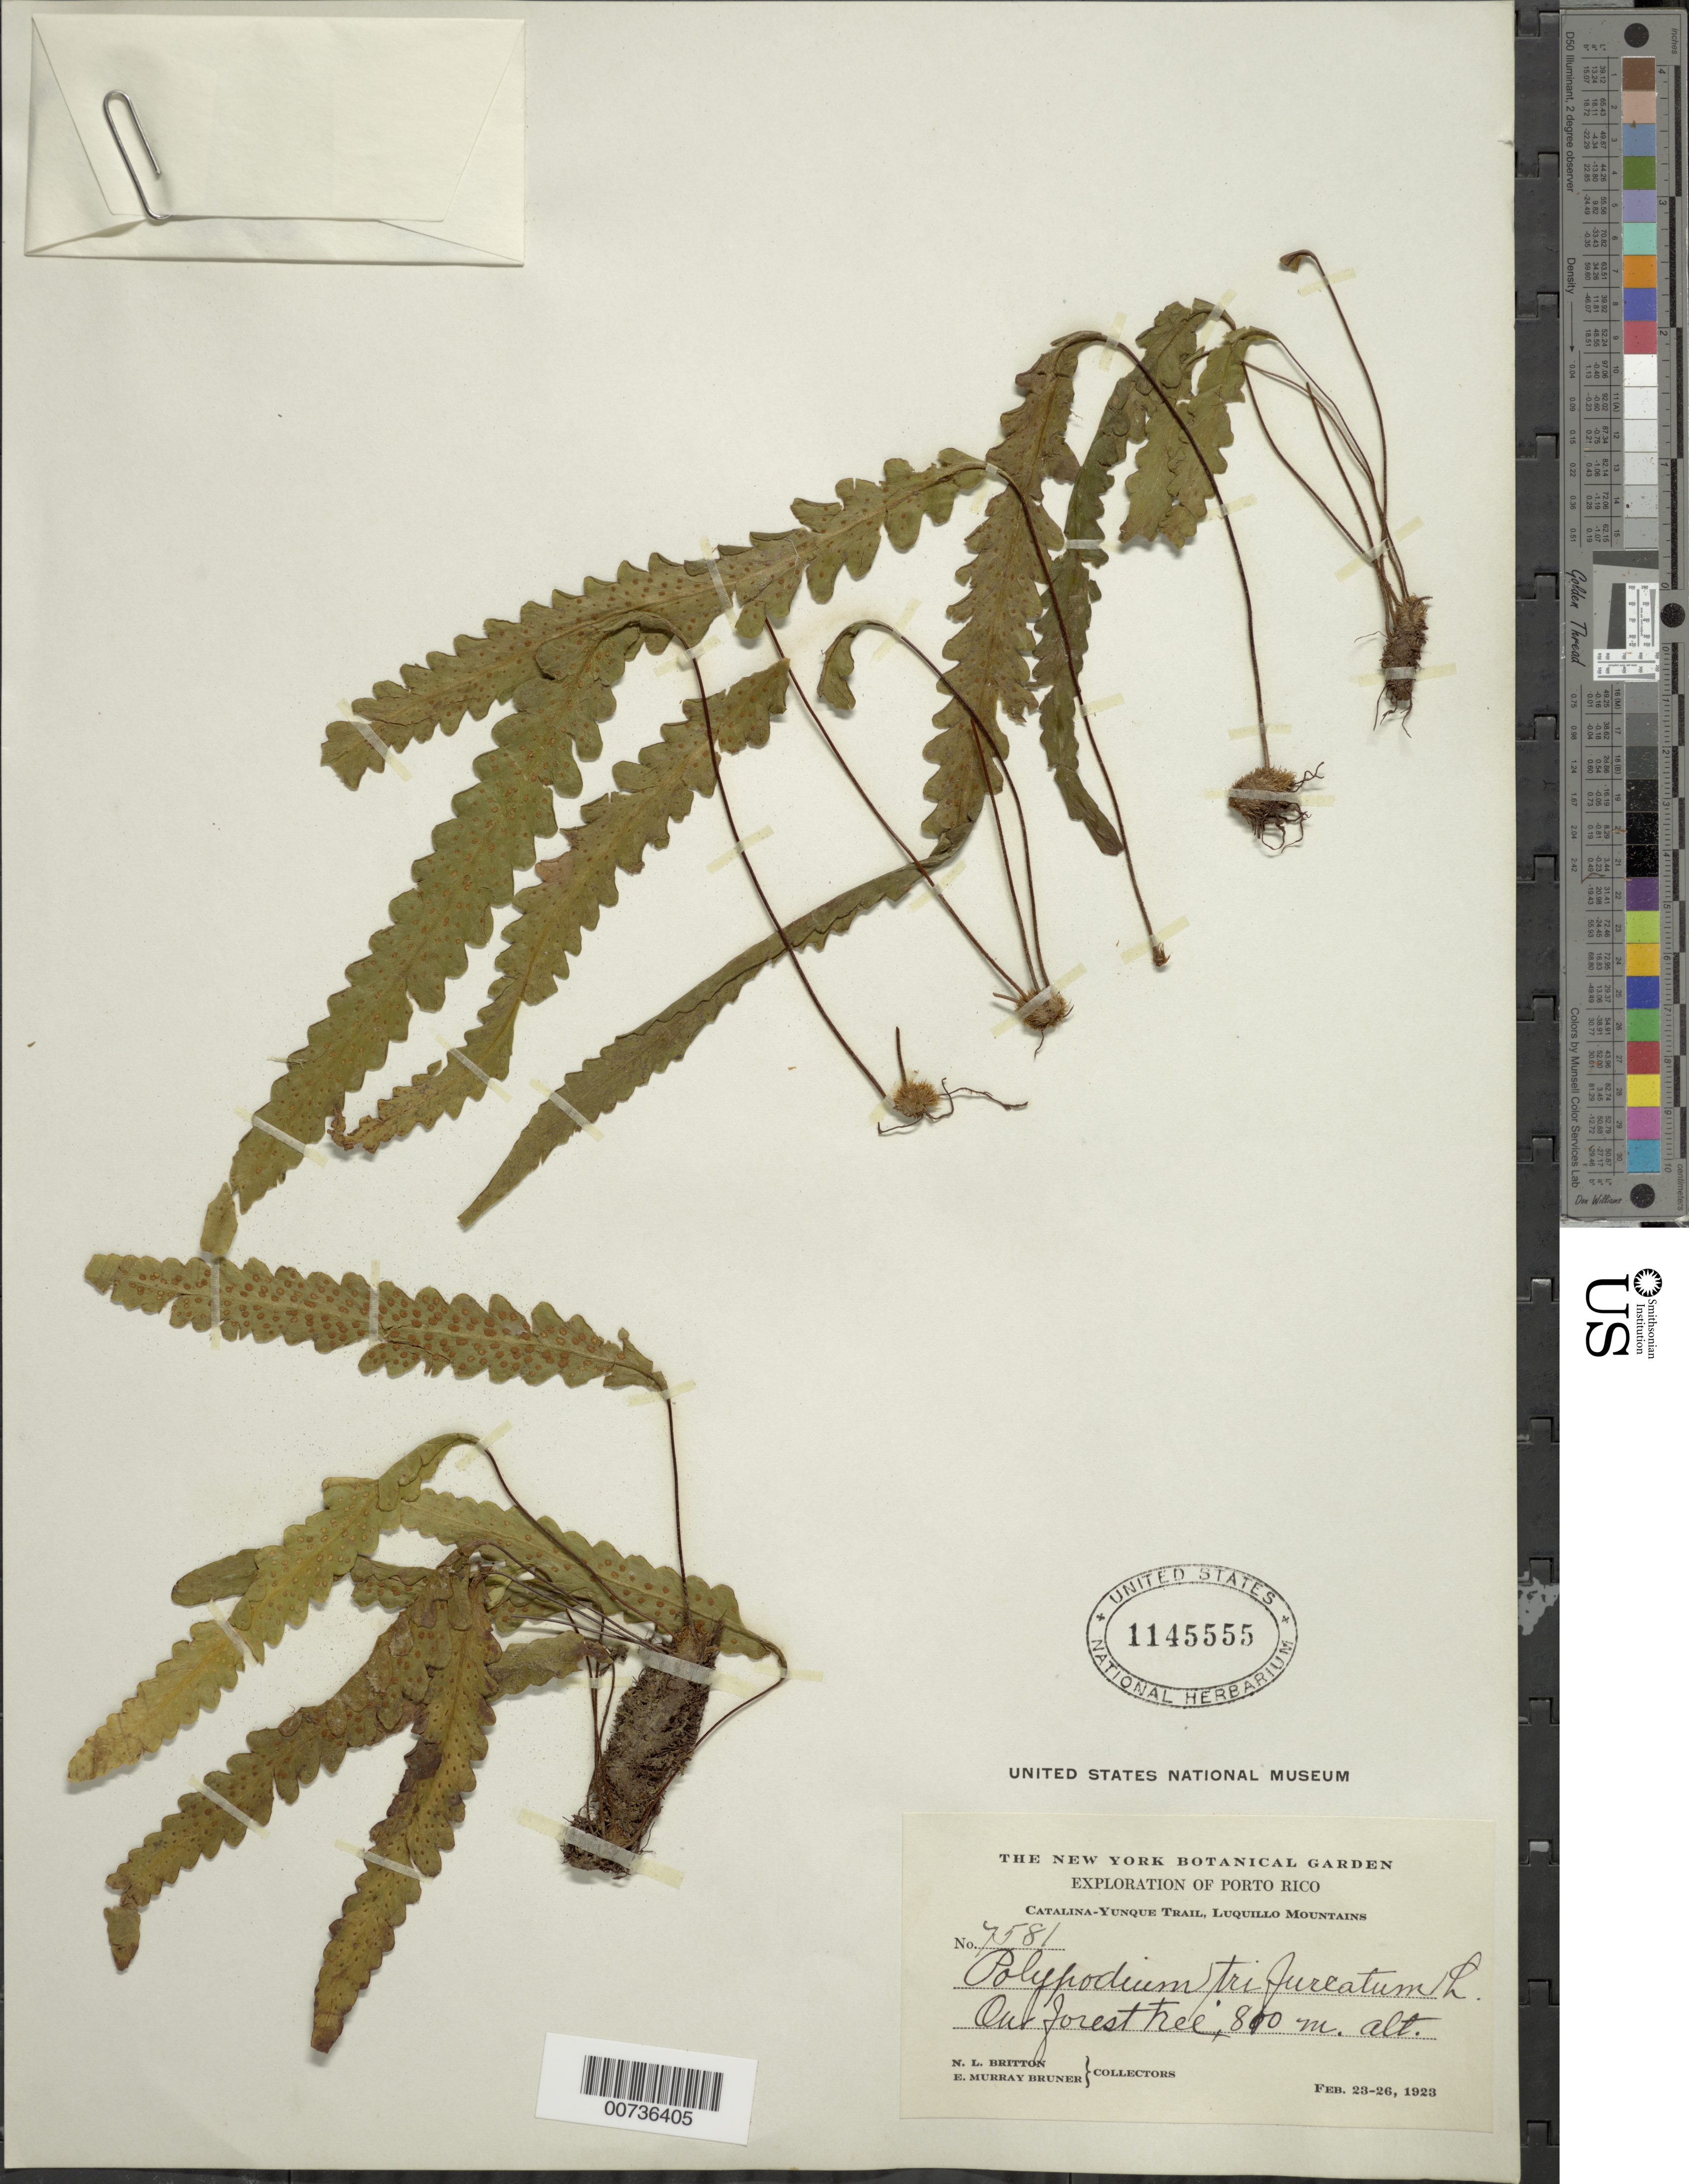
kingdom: Plantae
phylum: Tracheophyta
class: Polypodiopsida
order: Polypodiales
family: Polypodiaceae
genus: Enterosora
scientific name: Enterosora trifurcata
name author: (L.) L.E. Bishop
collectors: N. Britton & E. Bruner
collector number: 7581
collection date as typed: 23 Feb 1923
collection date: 1923-02-23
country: Puerto Rico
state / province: Luquillo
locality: Catalina-Yunque Trail, Luquillo Mountains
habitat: On forest tree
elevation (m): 810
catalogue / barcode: US 1145555